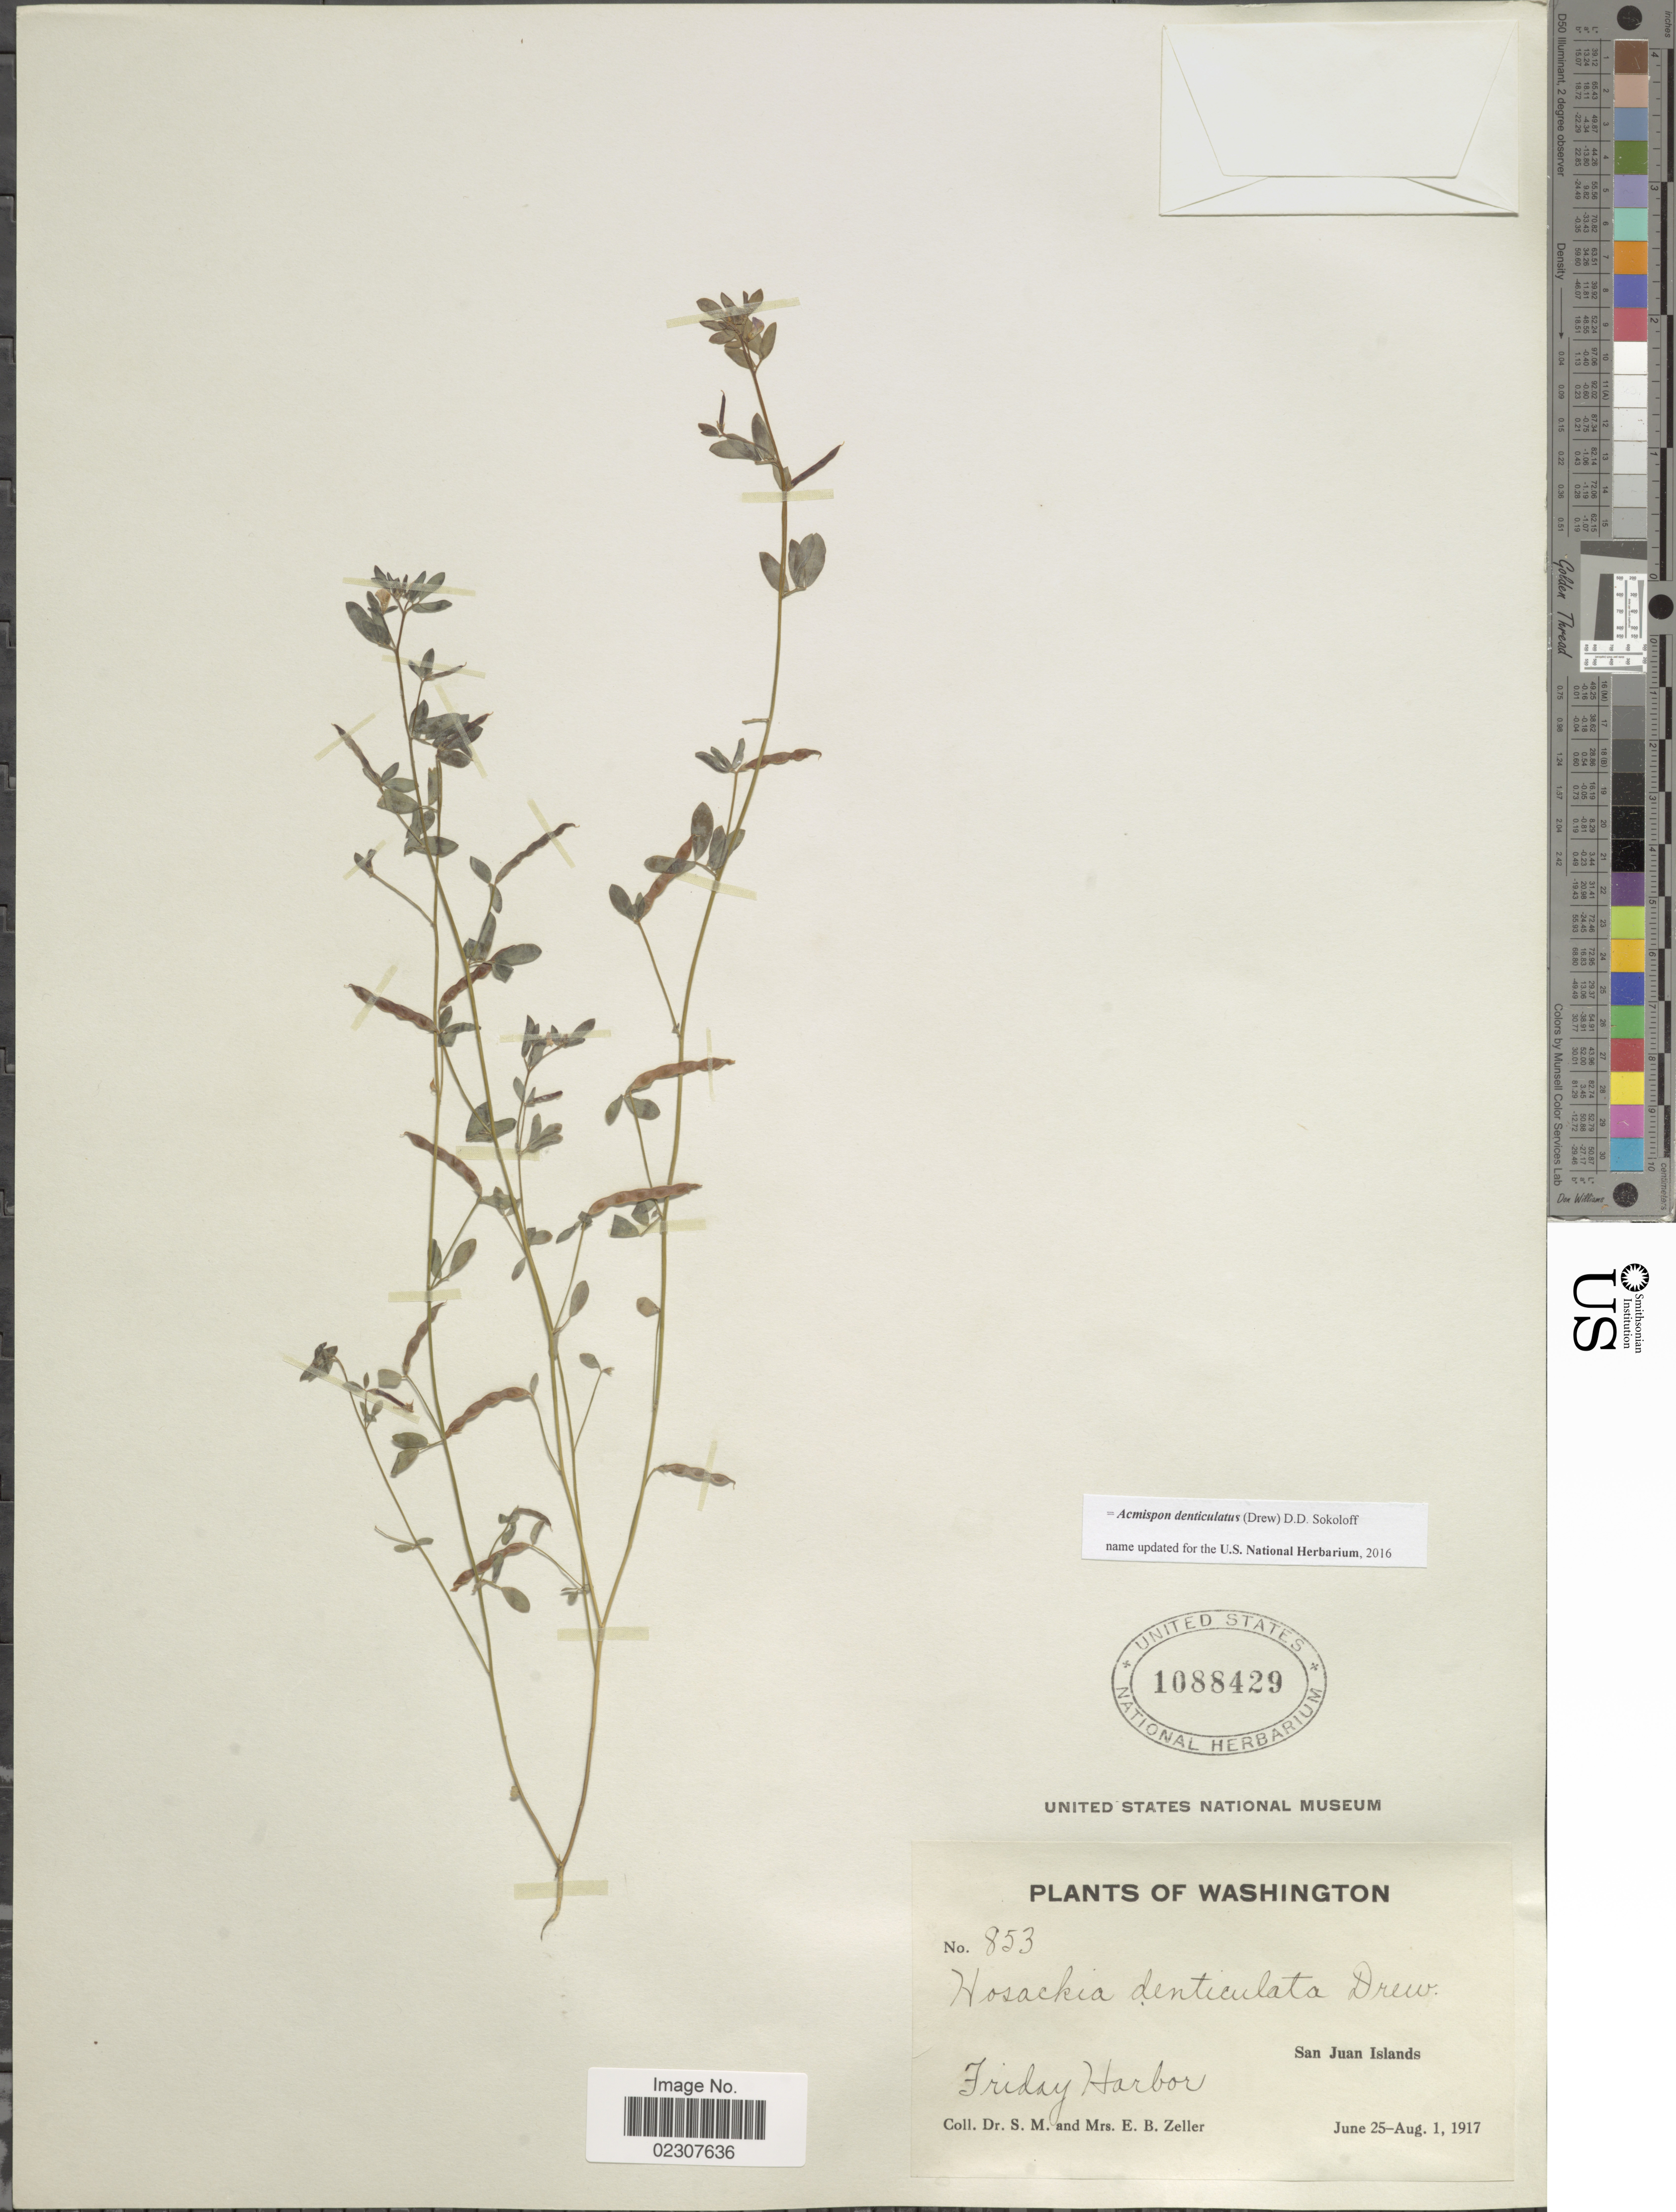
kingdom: Plantae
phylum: Tracheophyta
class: Magnoliopsida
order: Fabales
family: Fabaceae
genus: Acmispon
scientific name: Acmispon denticulatus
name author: (Drew) D.D. Sokoloff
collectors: S. Zeller & E. Zeller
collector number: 853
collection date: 1917-06-25/1917-08-01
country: United States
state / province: Washington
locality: San Juan Islands, Friday Harbor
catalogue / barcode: US 1088429